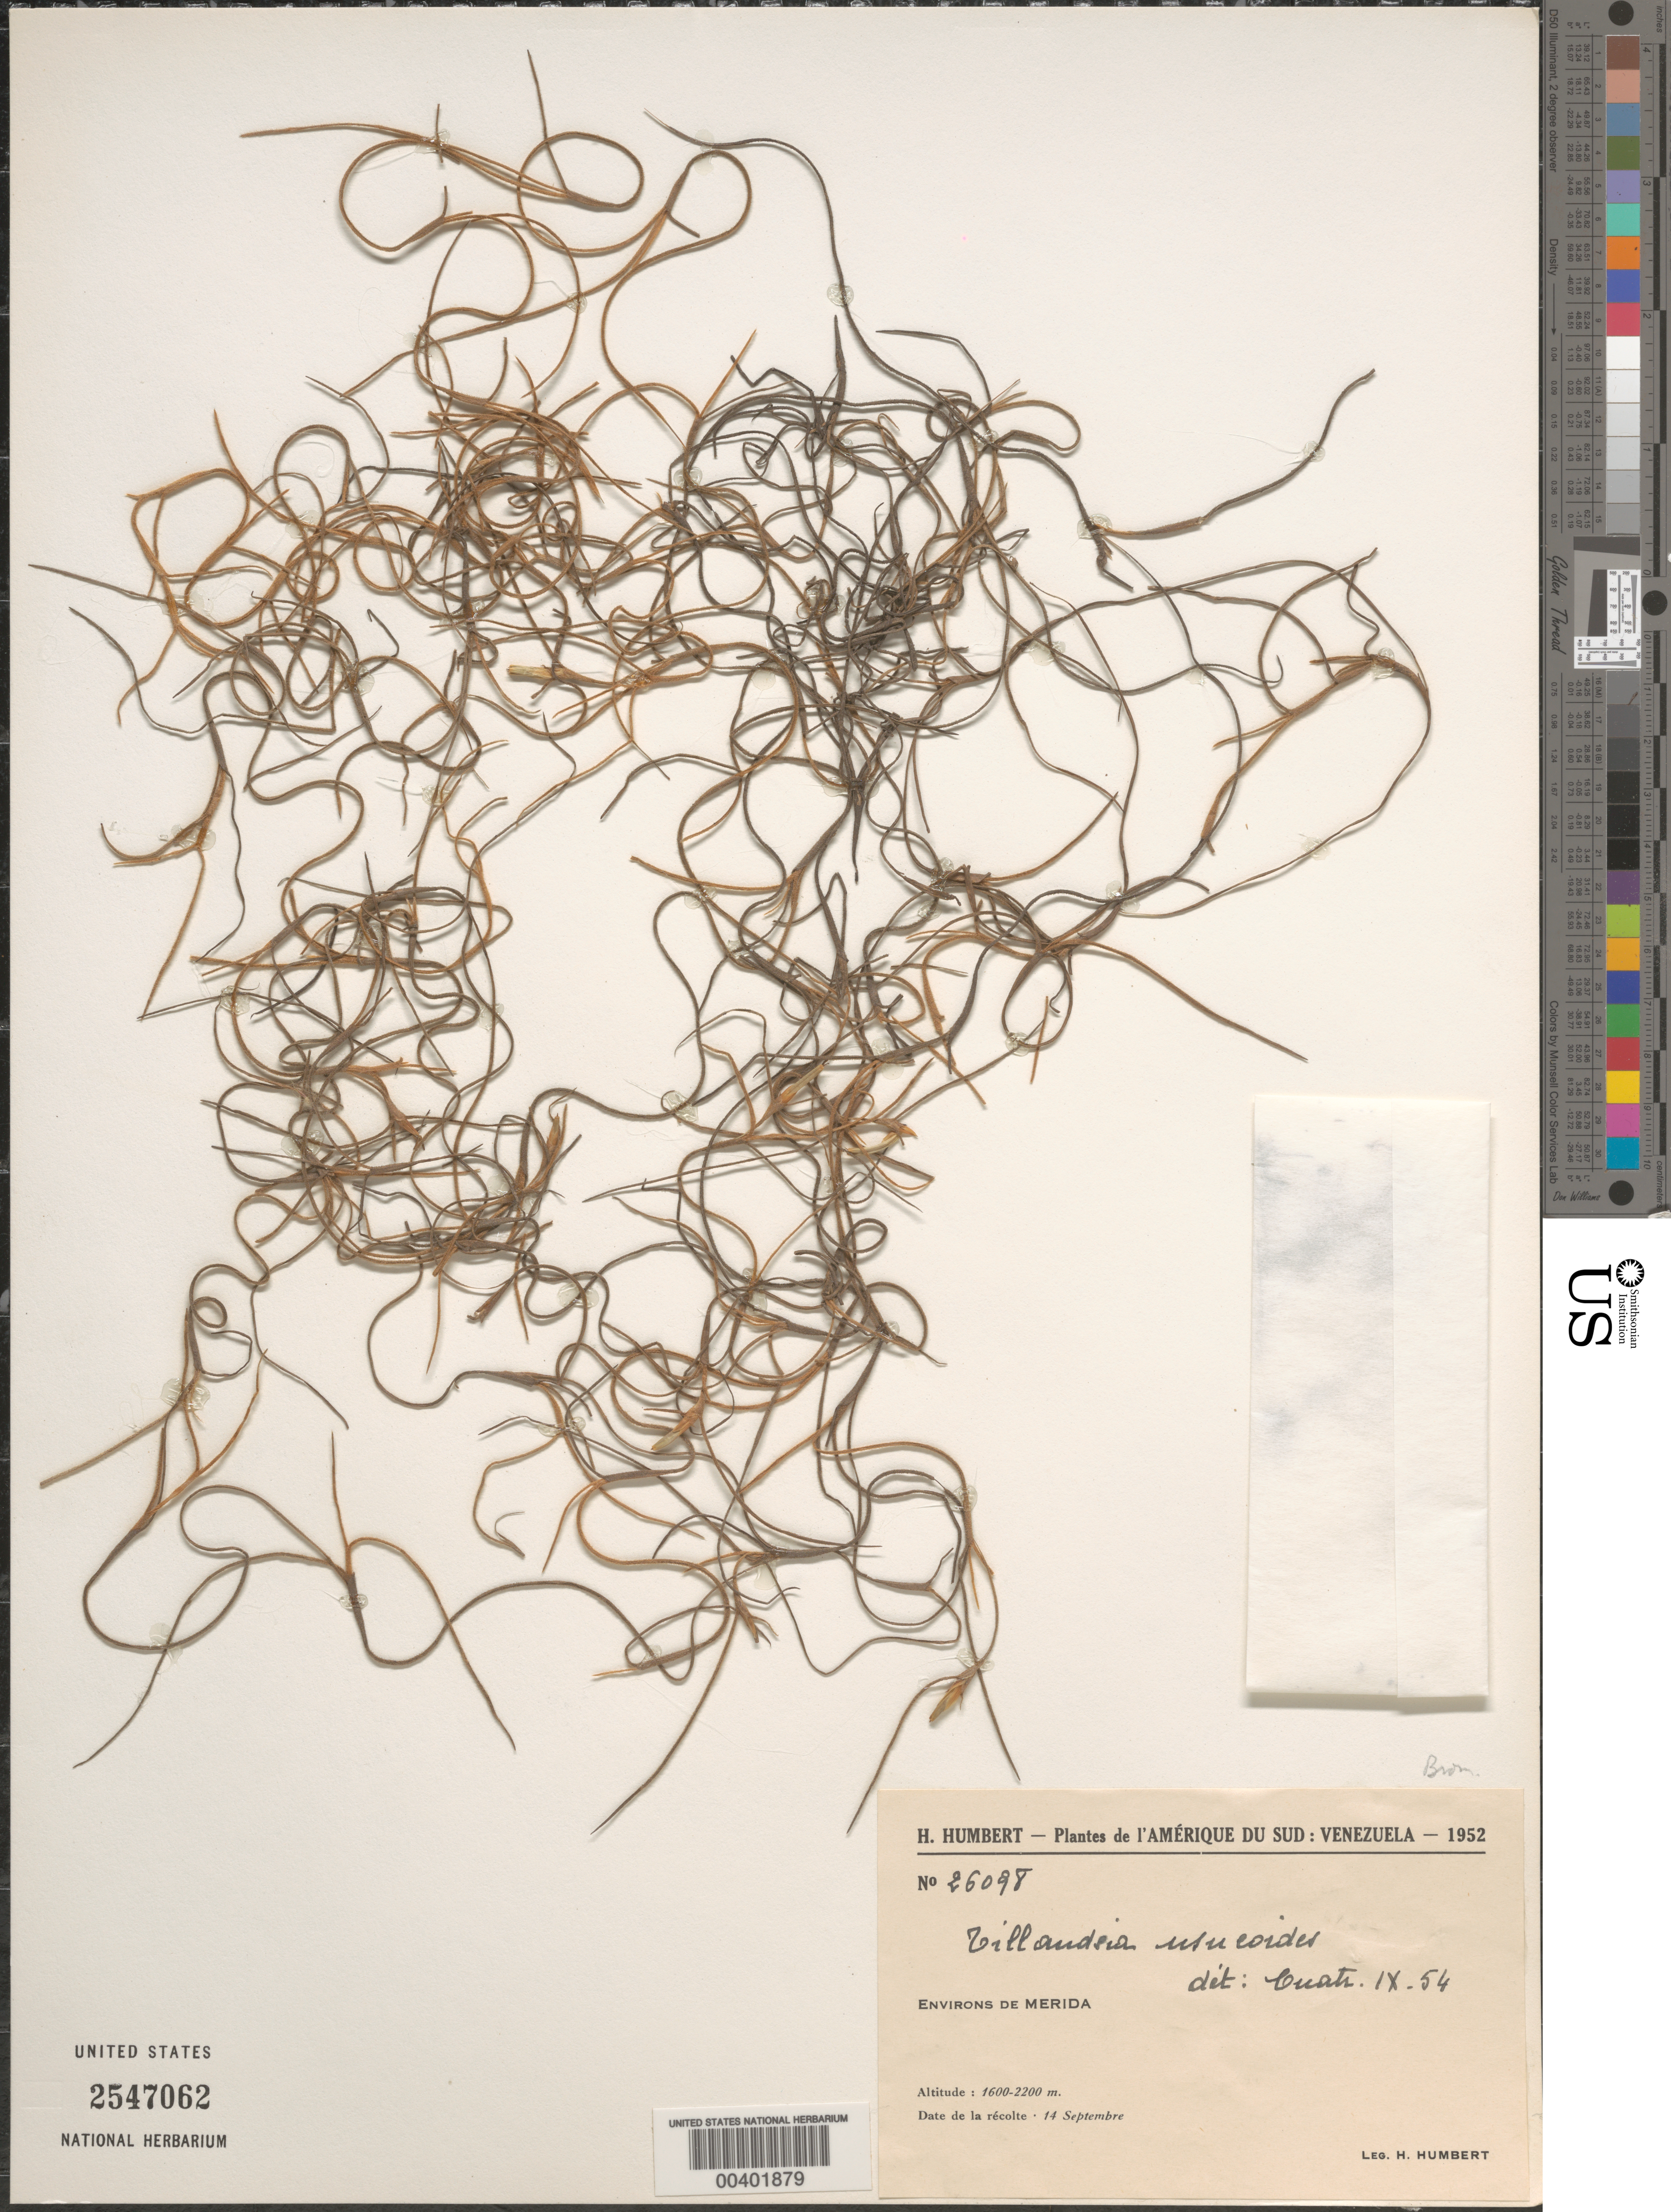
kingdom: Plantae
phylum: Tracheophyta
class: Liliopsida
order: Poales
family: Bromeliaceae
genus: Tillandsia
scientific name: Tillandsia usneoides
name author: (L.) L.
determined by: Cuatrecasas, J.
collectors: H. Humbert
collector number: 26098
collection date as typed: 14 Sep 1952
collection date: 1952-09-14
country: Venezuela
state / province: Mérida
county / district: Libertador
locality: Environs of Mérida. Merida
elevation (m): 1600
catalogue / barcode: US 2547062